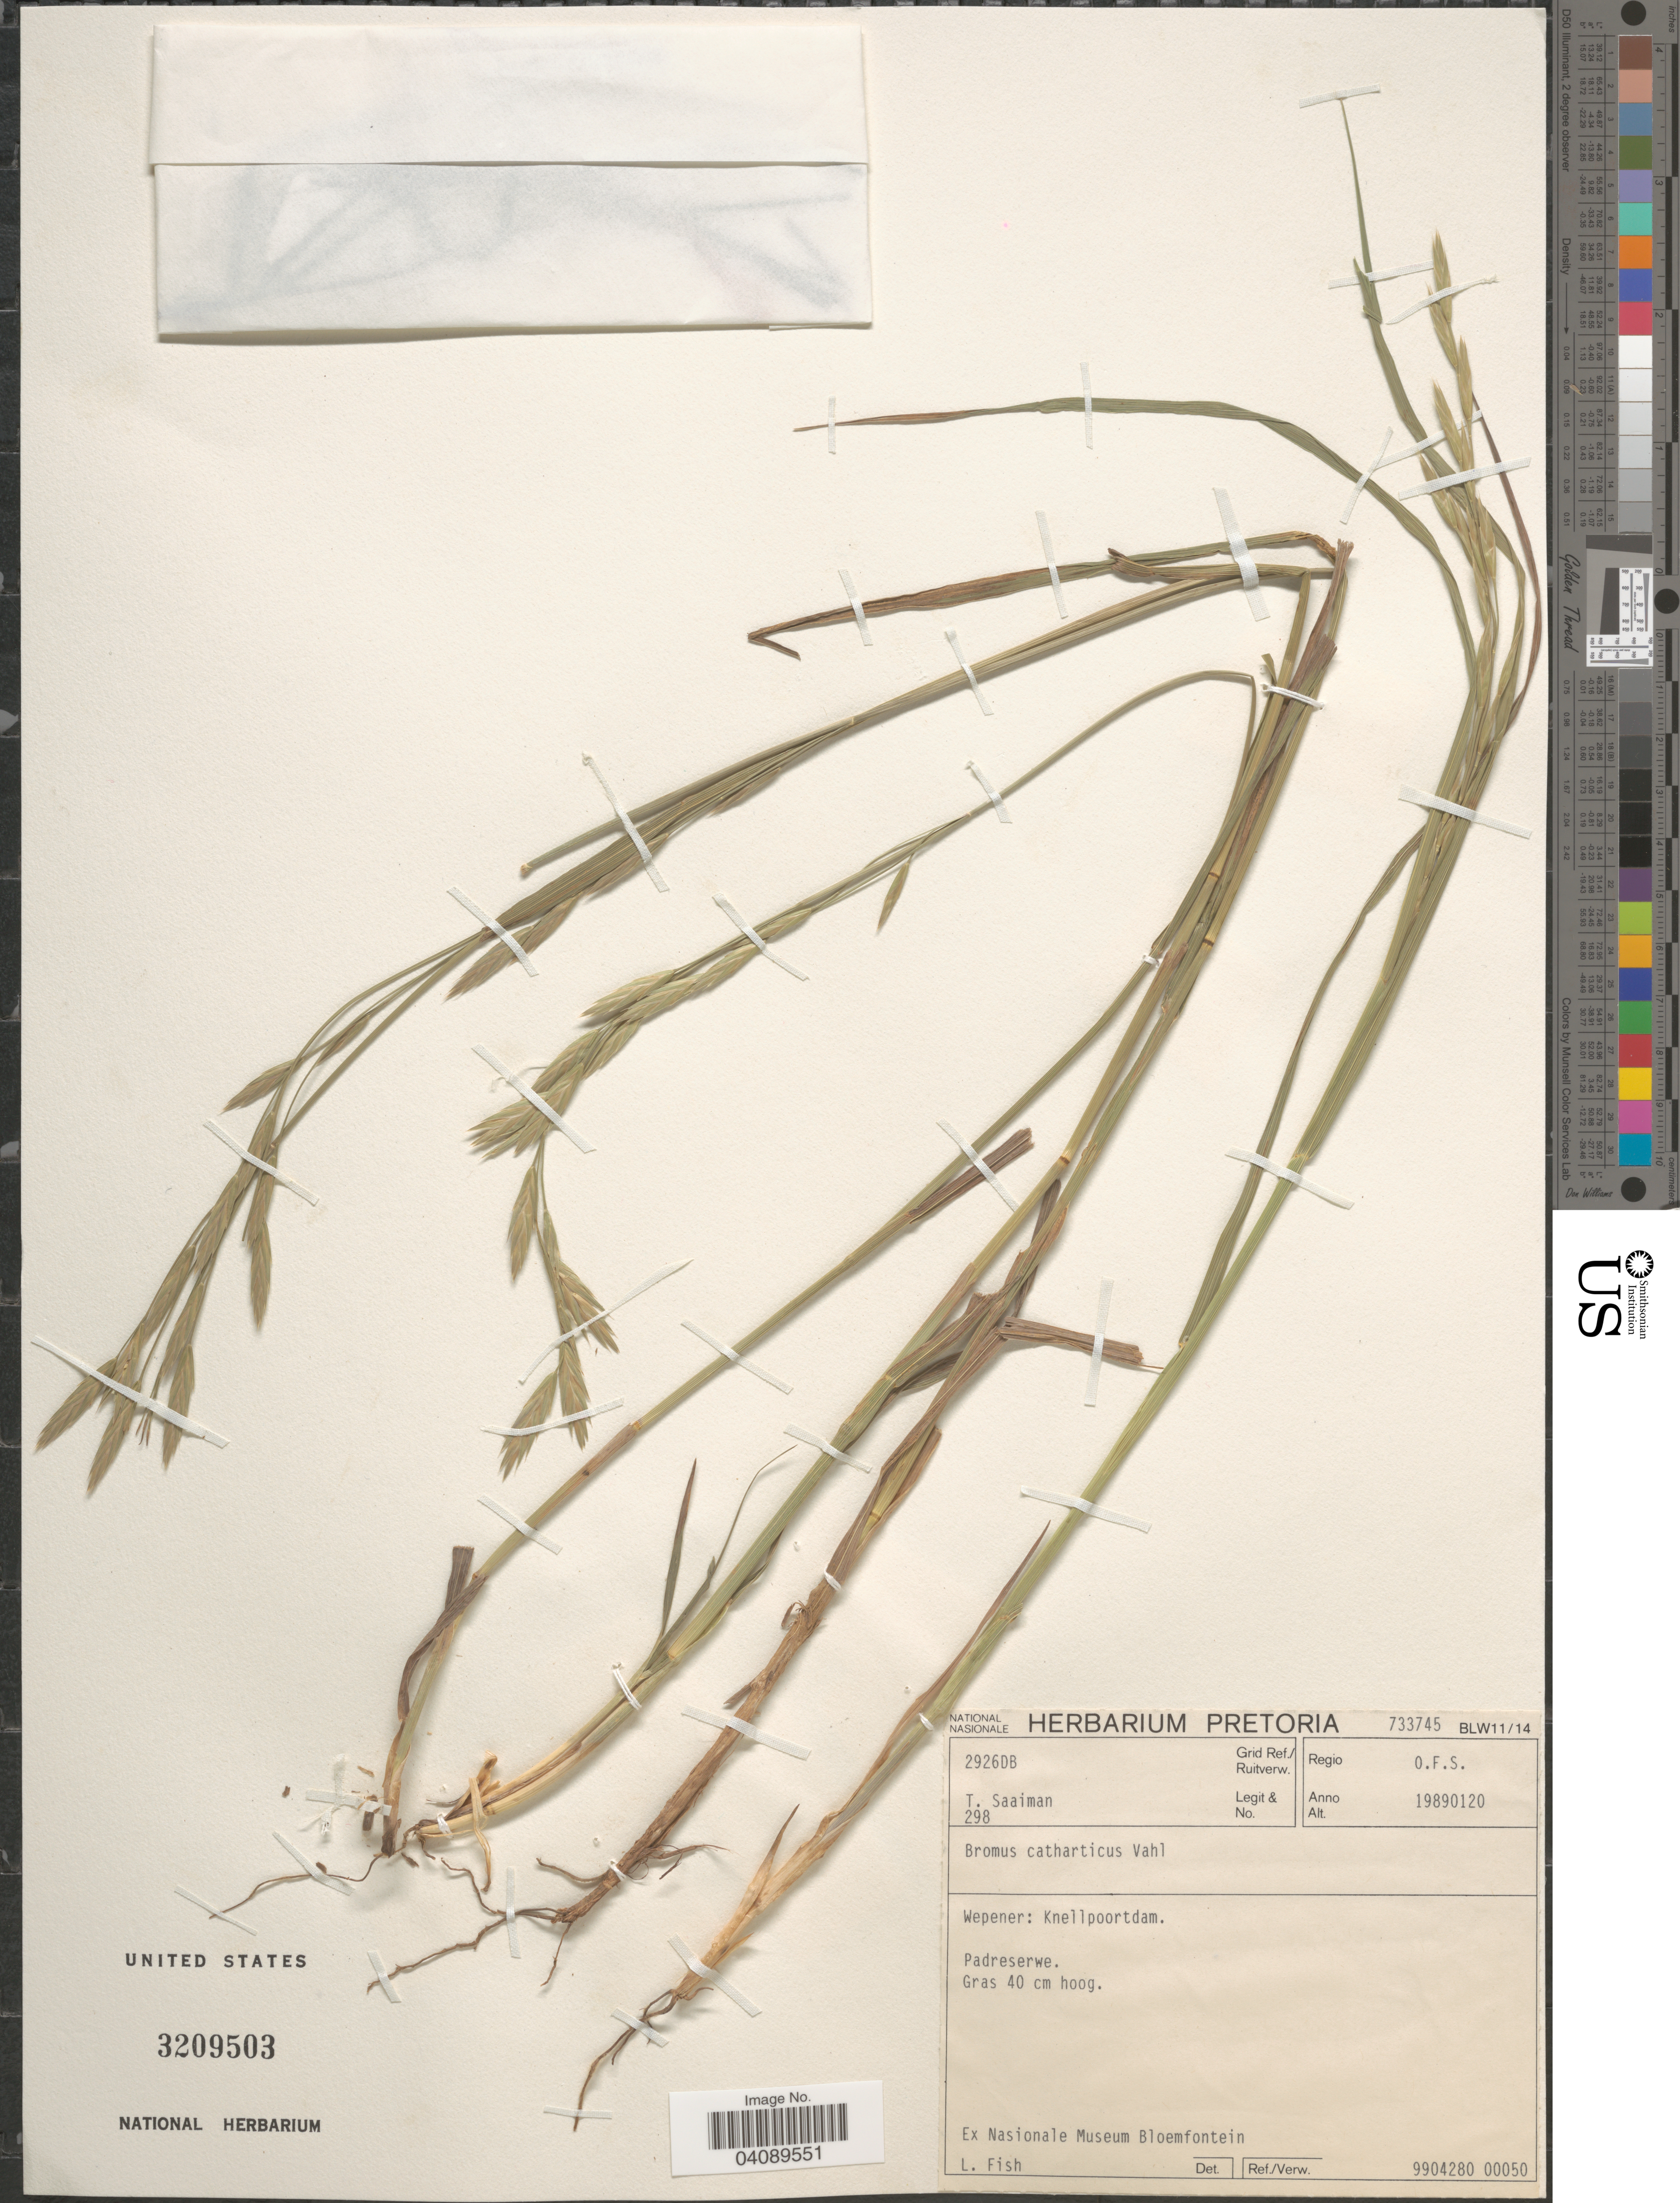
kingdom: Plantae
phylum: Tracheophyta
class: Liliopsida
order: Poales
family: Poaceae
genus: Bromus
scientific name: Bromus catharticus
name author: Vahl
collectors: T. Saaiman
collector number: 298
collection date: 1989-01-20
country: South Africa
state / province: Free State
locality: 2926DB Grid Ref./Ruitverw. Regio O.F.S. Wepener: Knellpoortdam.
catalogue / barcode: US 3209503